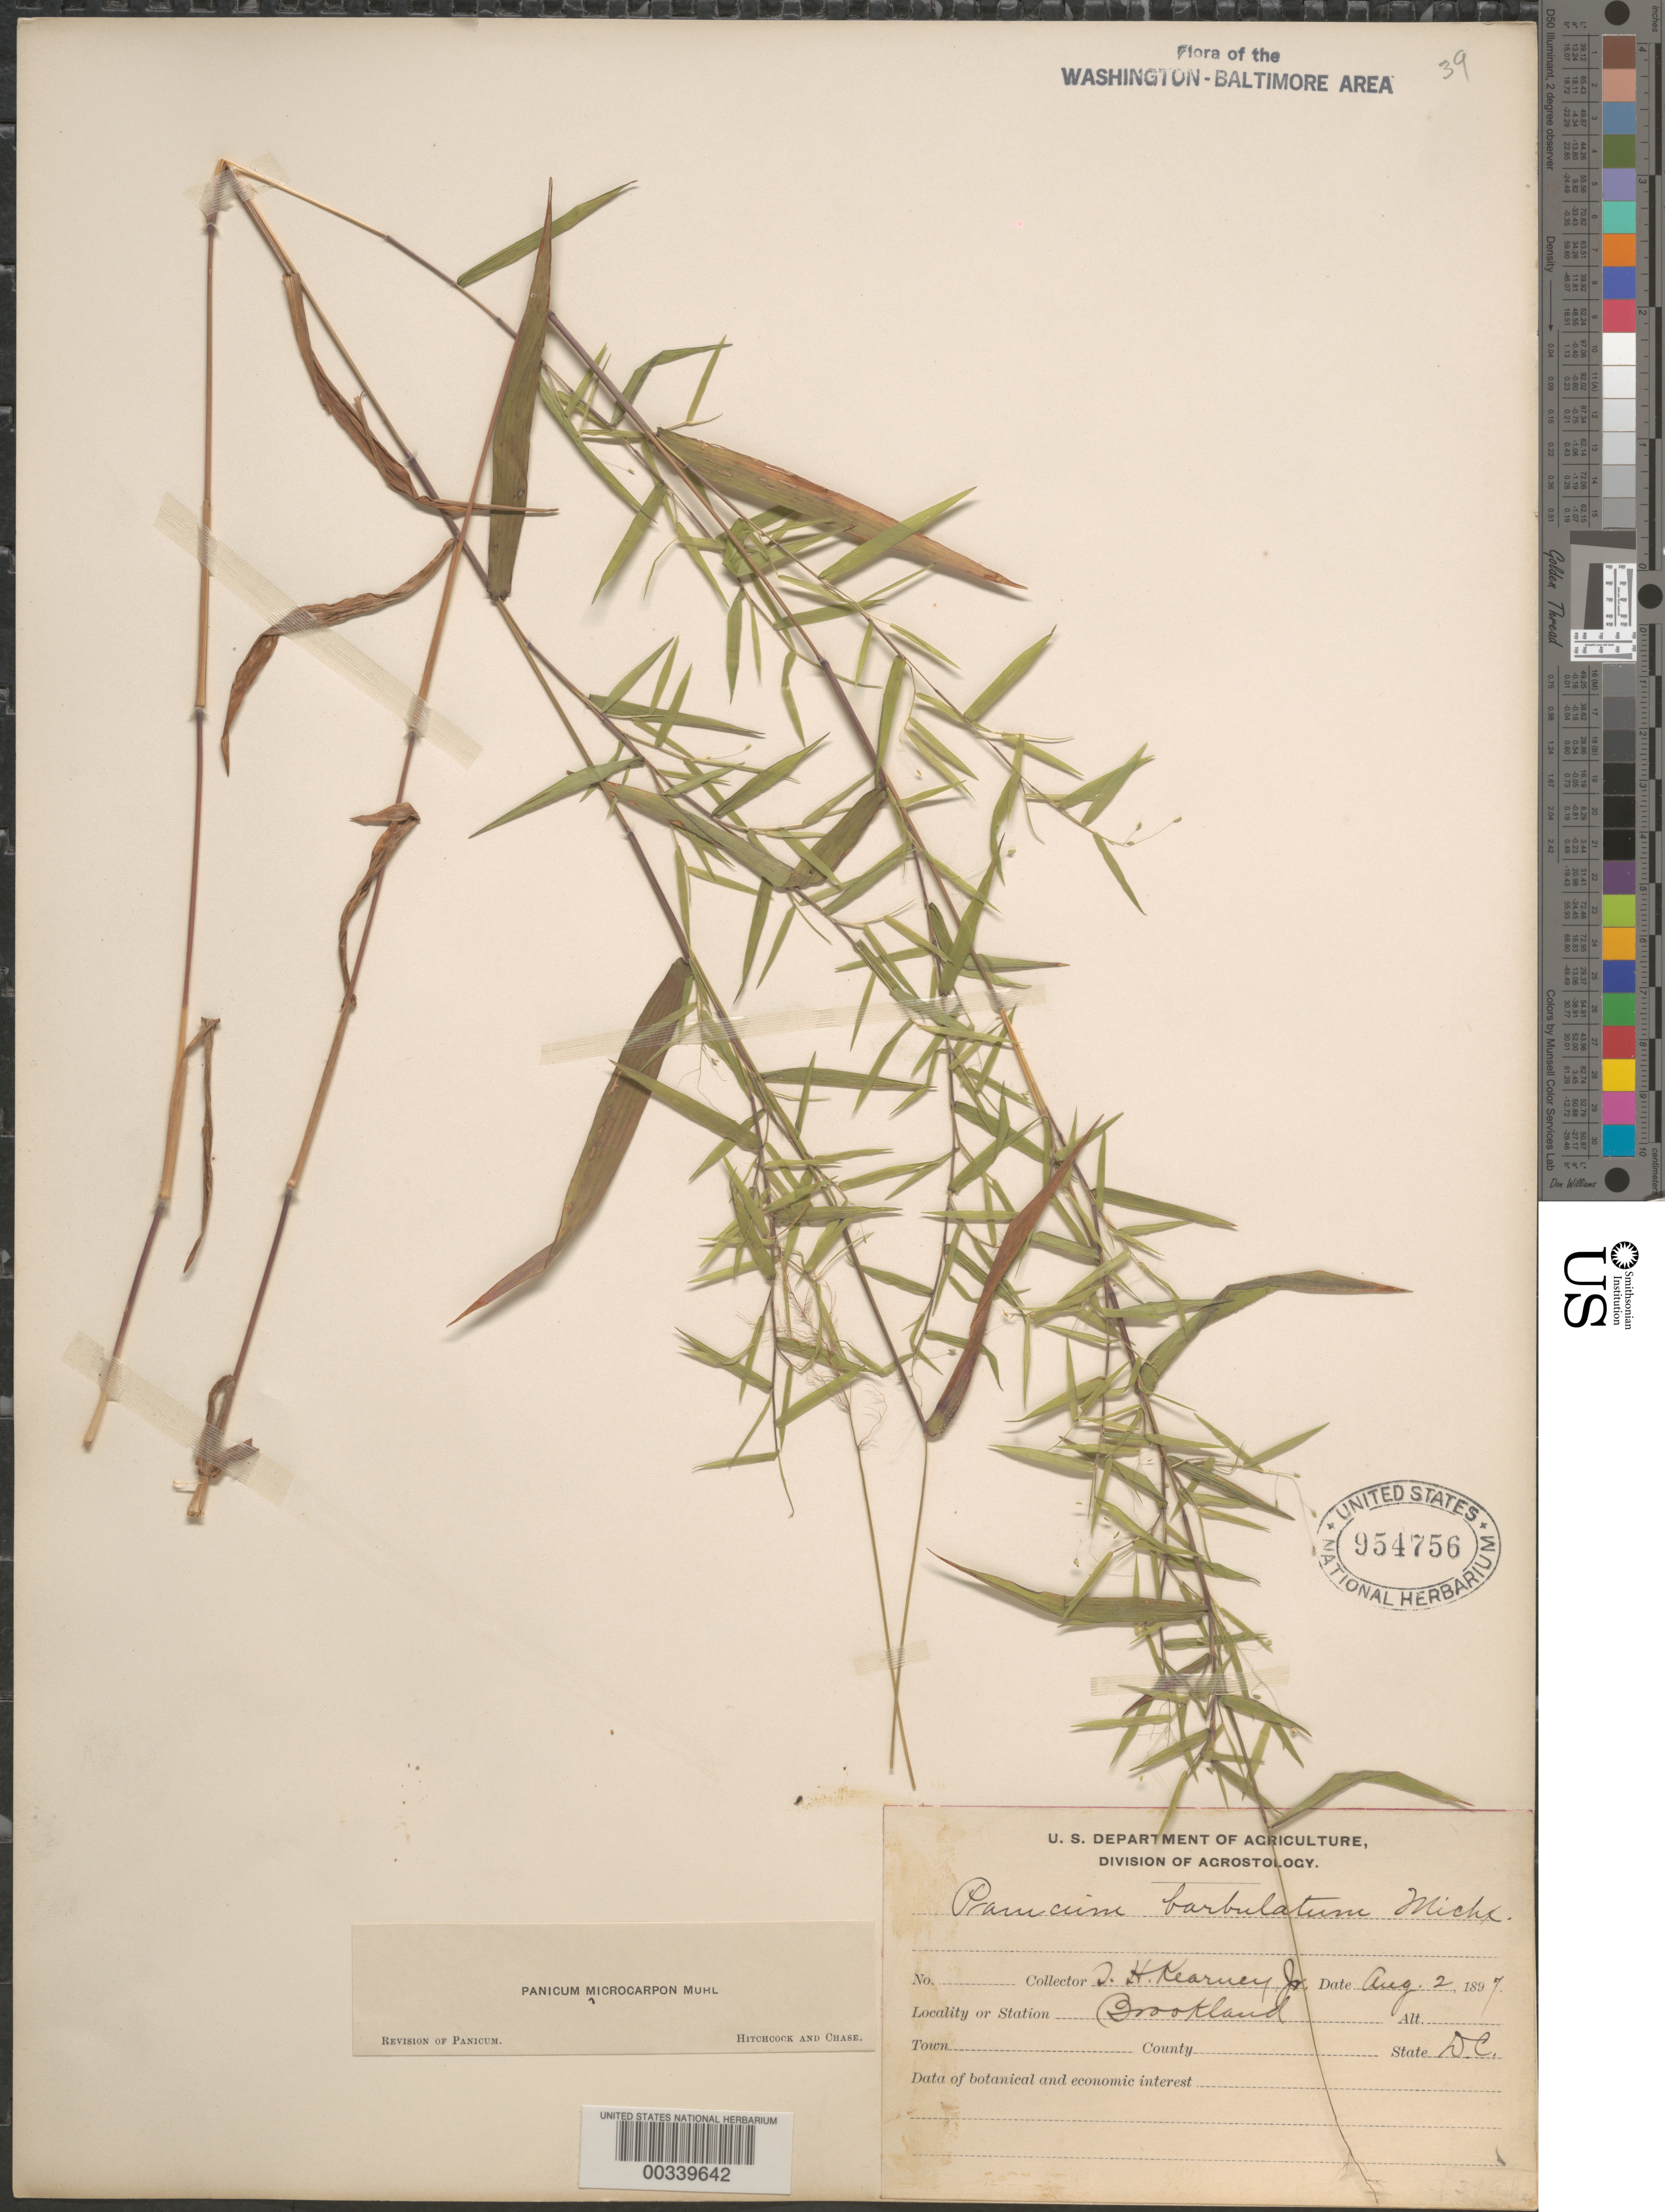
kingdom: Plantae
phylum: Tracheophyta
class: Liliopsida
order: Poales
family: Poaceae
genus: Dichanthelium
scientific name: Dichanthelium dichotomum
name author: (L.) Gould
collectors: T. H. Kearney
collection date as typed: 02 Aug 1897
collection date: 1897-08-02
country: United States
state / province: District of Columbia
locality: Brookland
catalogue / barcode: US 954756